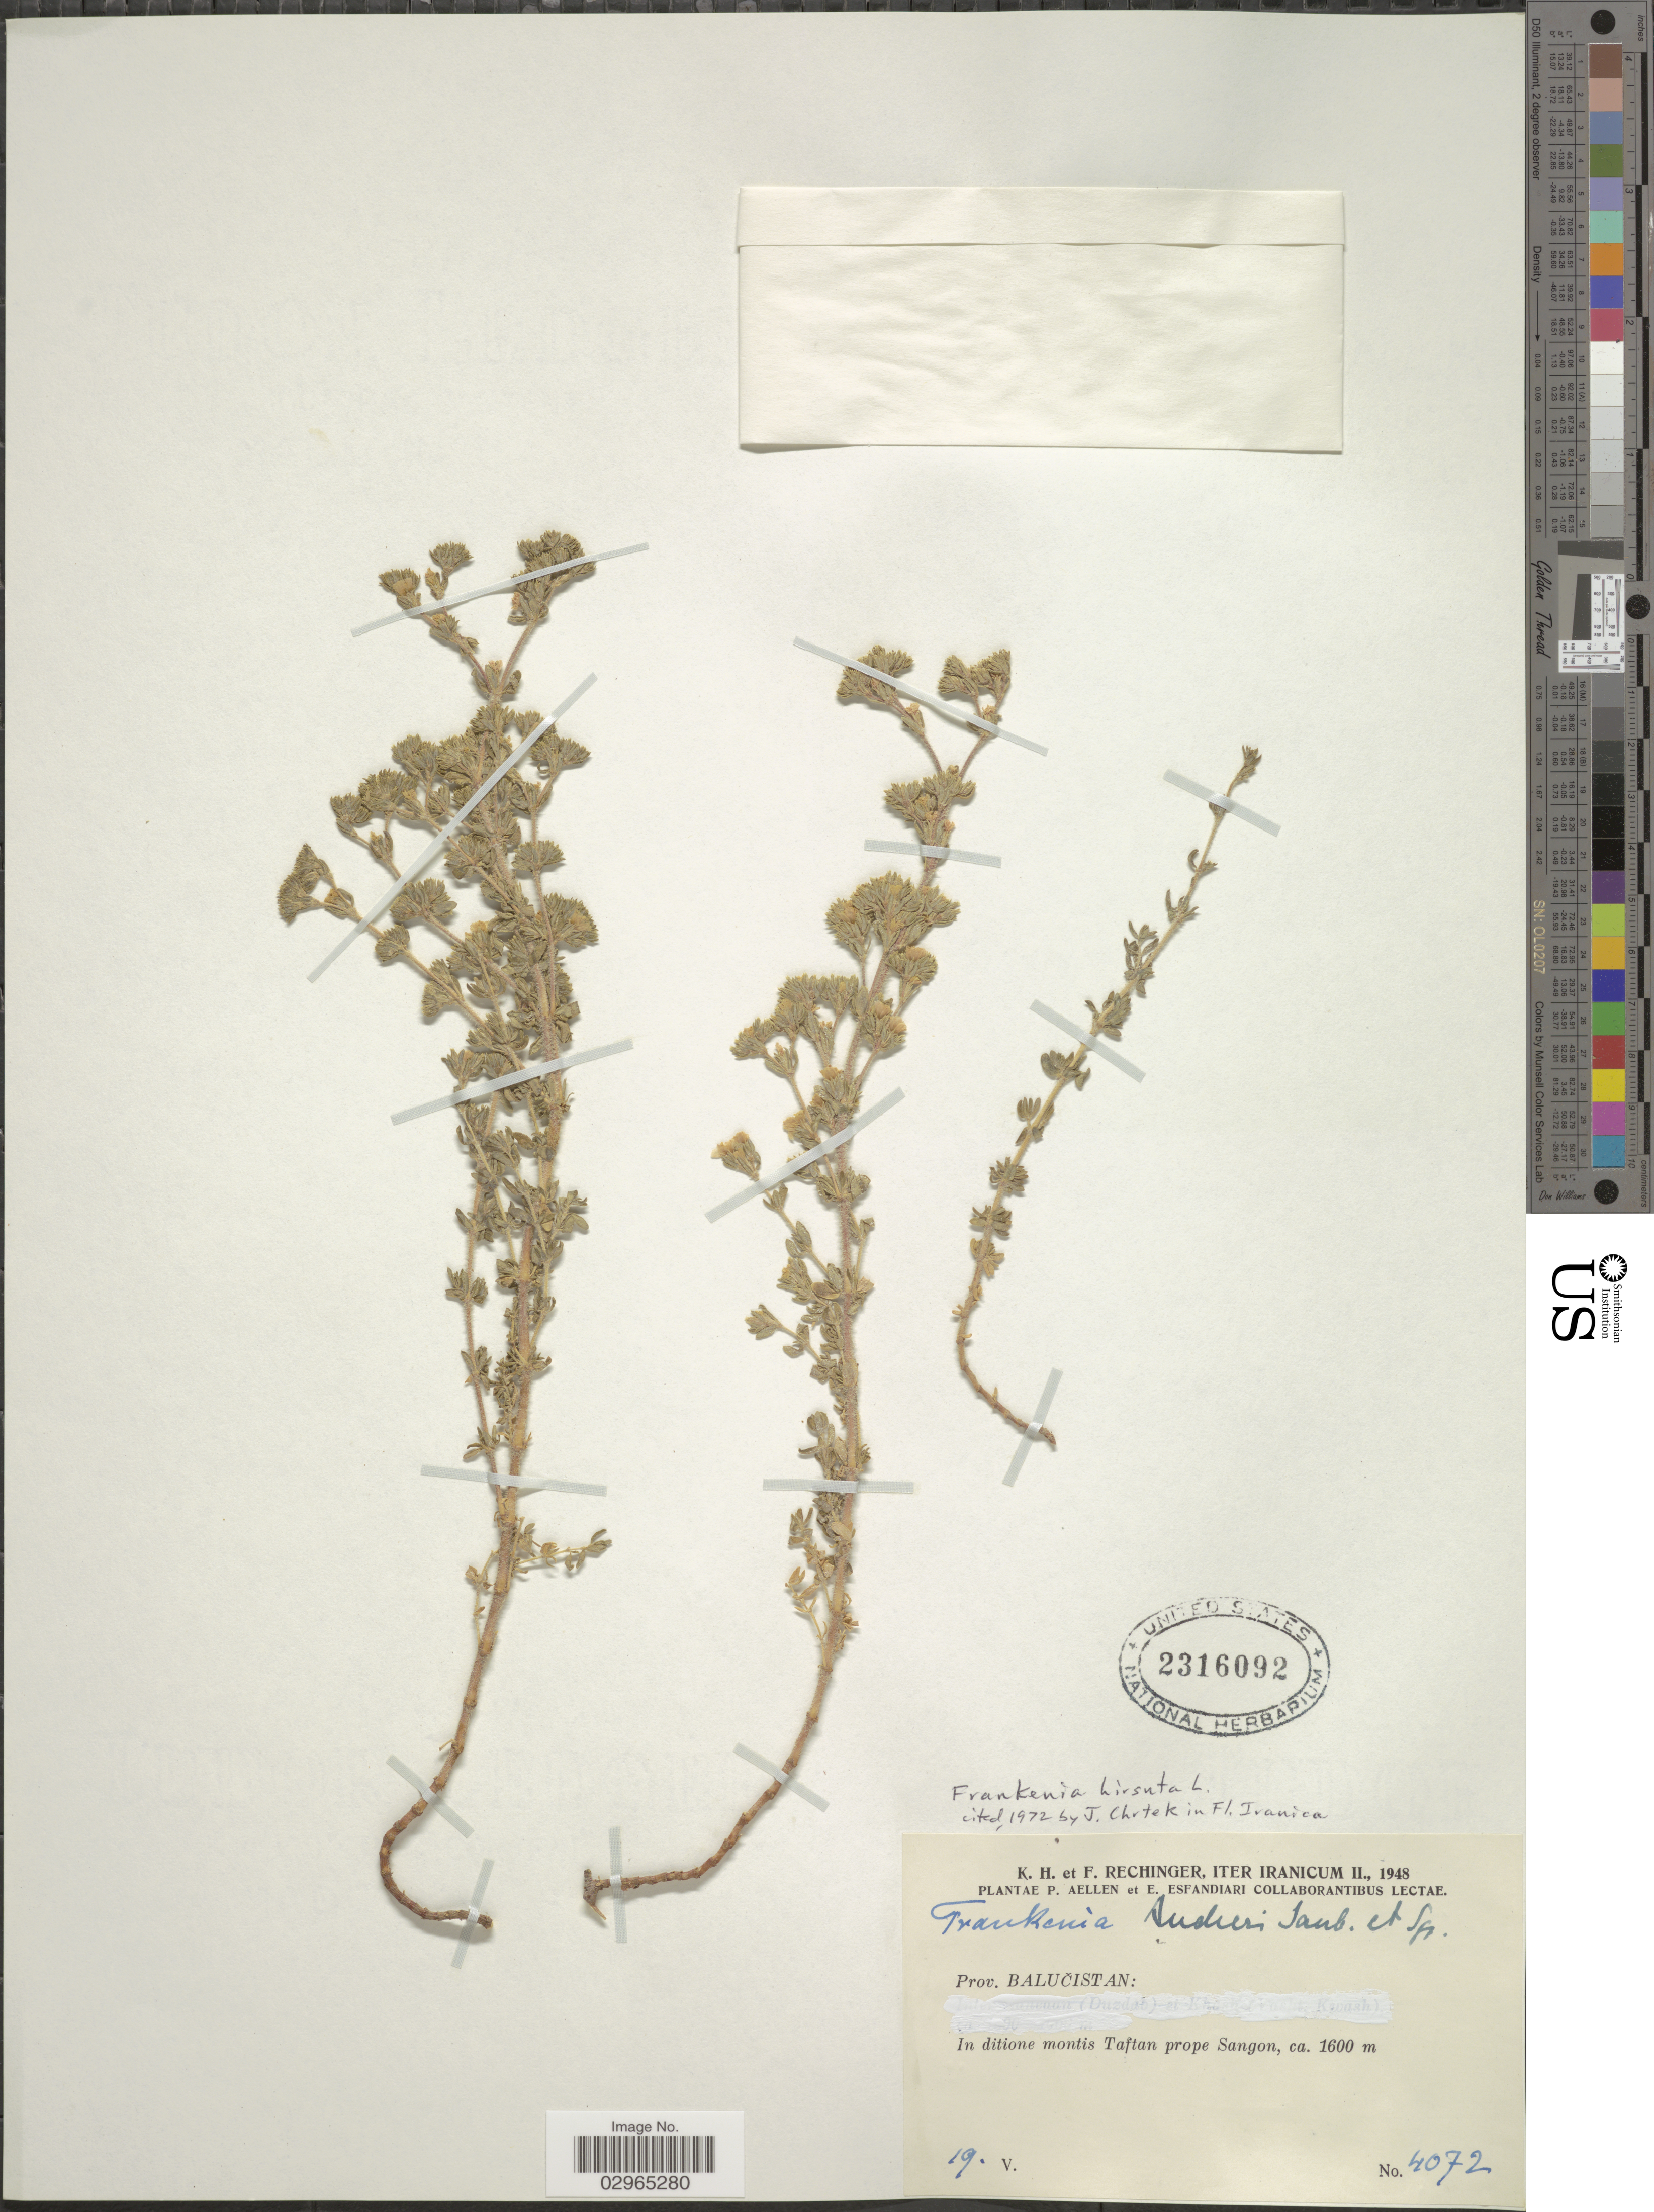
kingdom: Plantae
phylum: Tracheophyta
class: Magnoliopsida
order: Caryophyllales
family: Frankeniaceae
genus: Frankenia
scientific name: Frankenia laevis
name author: L.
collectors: K. H. Rechinger & F. Rechinger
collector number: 4072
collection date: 1948-05-19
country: Iran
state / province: Sistan and Baluchistan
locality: Prov. Balucistan: In ditione montis Taftan prope Sangon.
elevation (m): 1600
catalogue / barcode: US 2316092